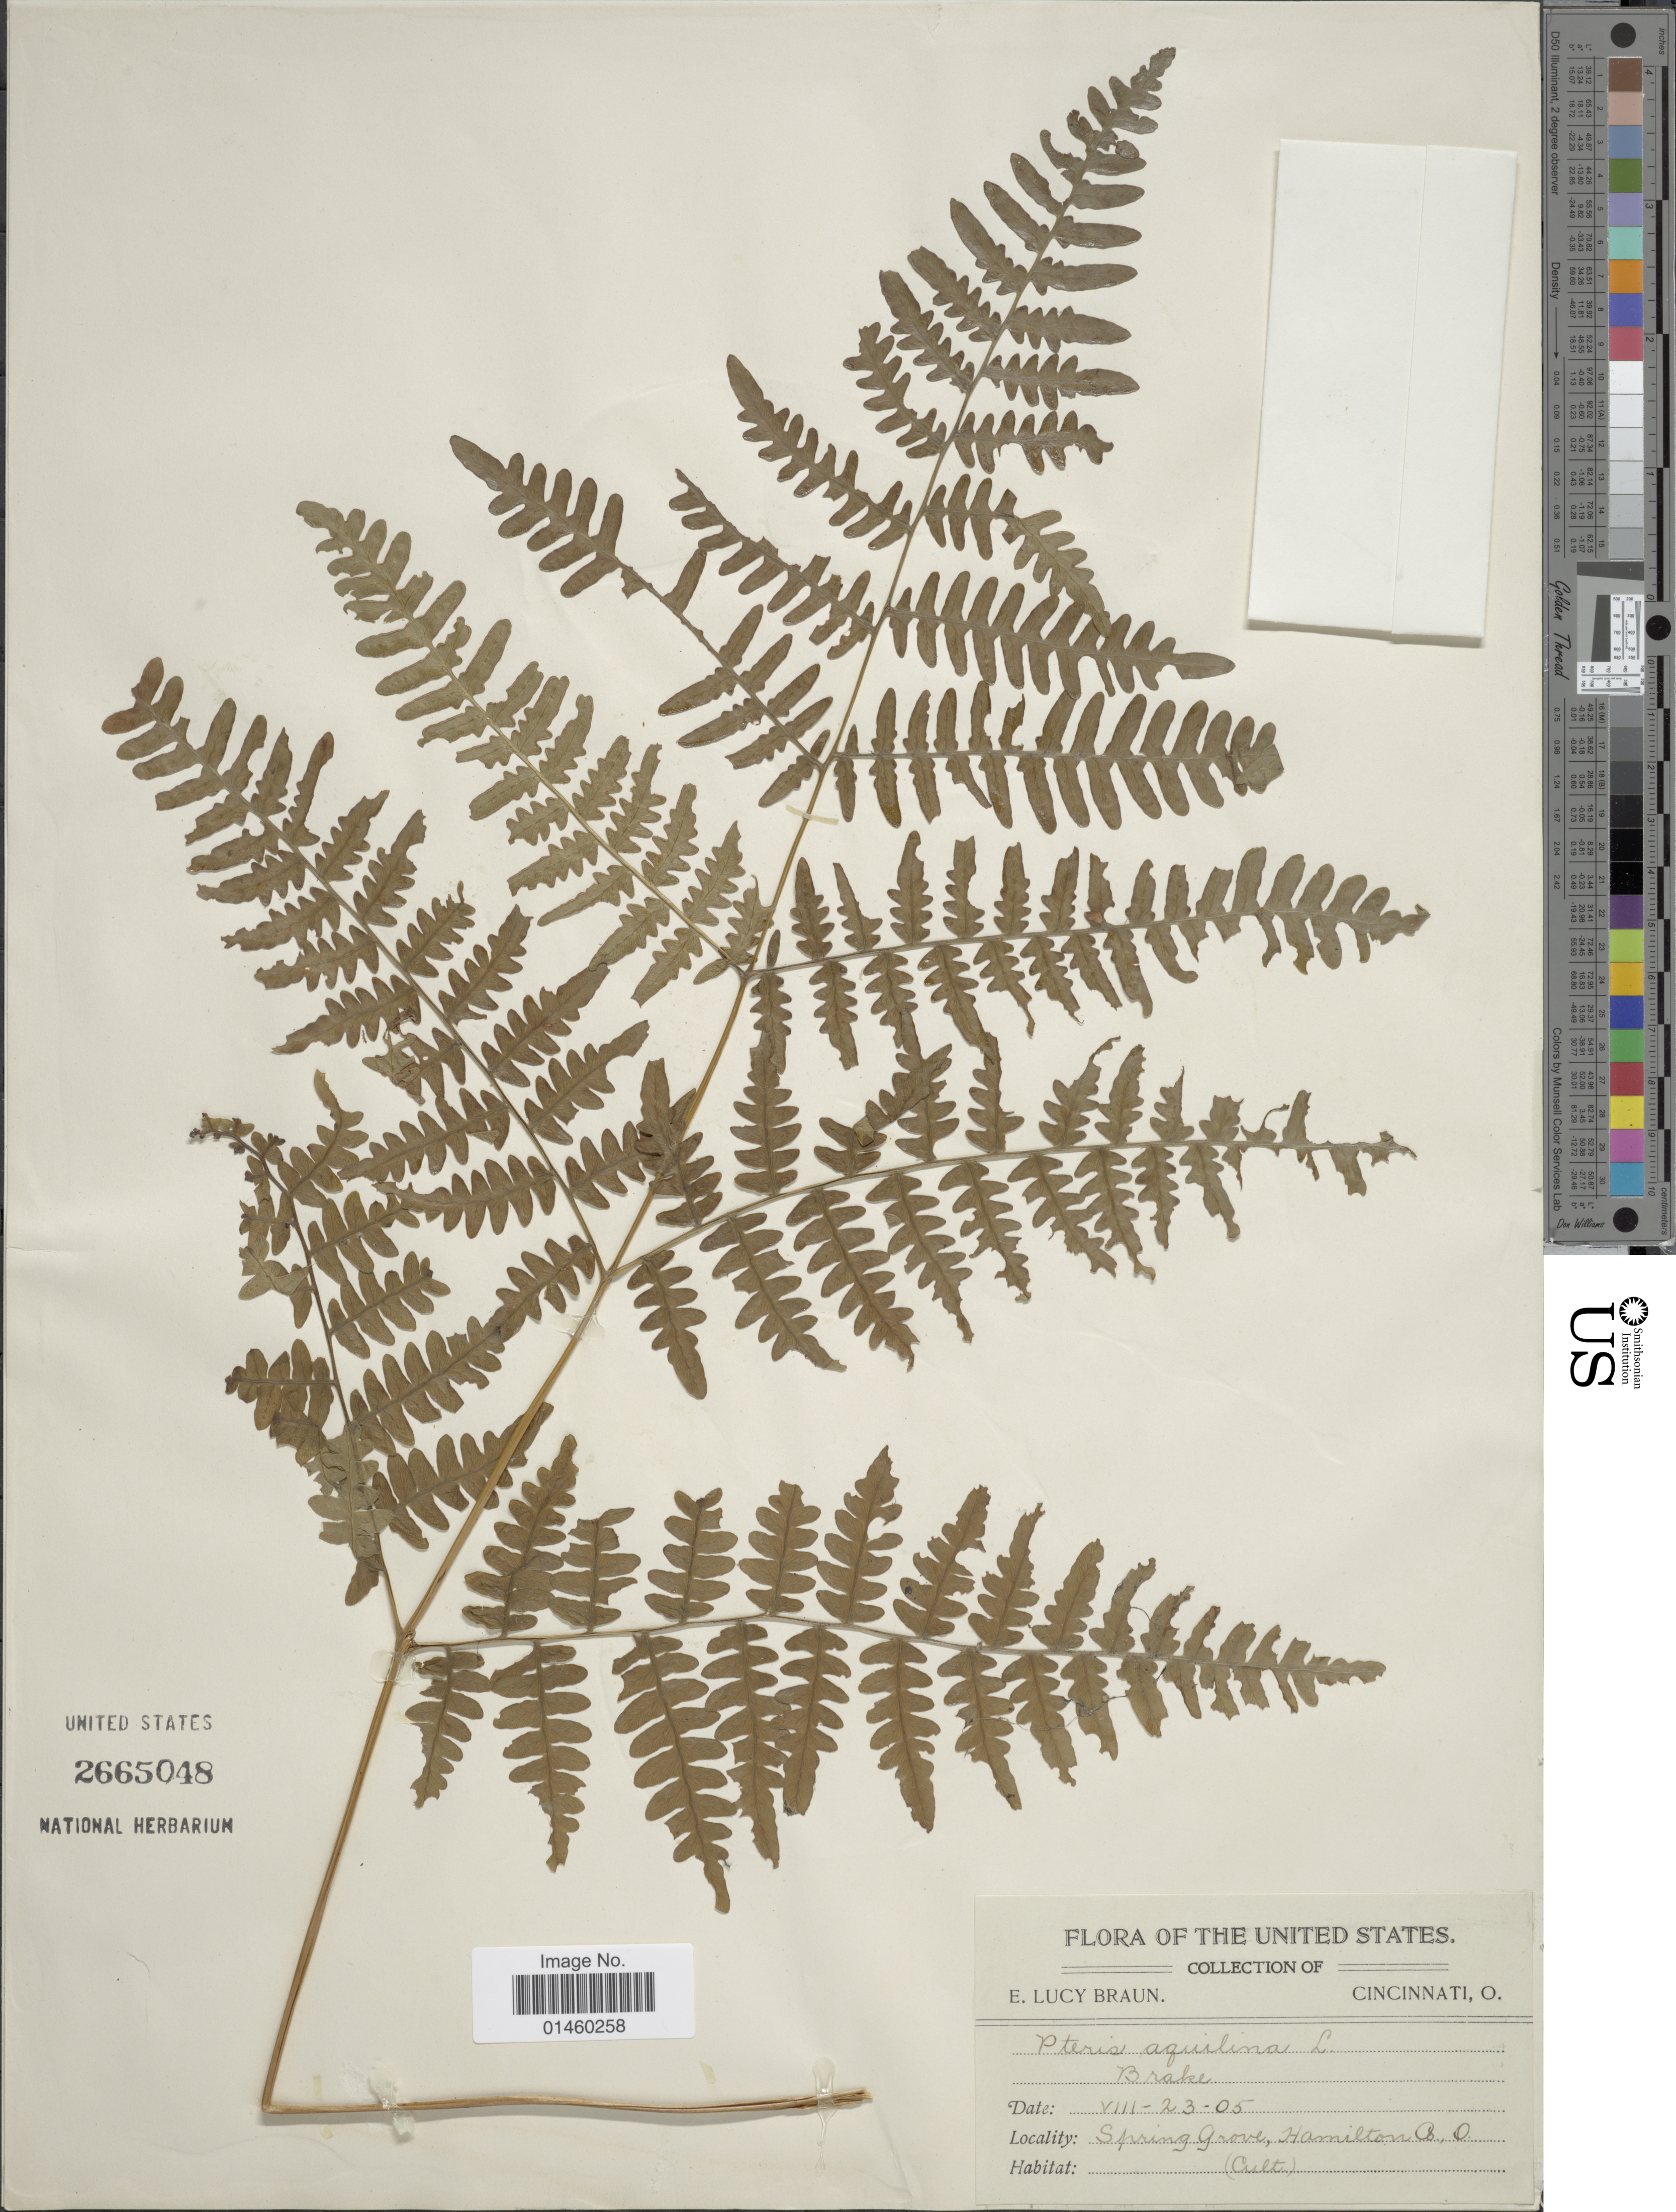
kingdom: Plantae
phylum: Tracheophyta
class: Polypodiopsida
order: Polypodiales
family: Dennstaedtiaceae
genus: Pteridium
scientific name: Pteridium aquilinum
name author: (L.) Kuhn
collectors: E. L. Braun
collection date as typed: Transcribed d/m/y: 23/8/5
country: United States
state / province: Ohio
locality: Spring Grove, Hamilton Co., O.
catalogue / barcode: US 2665048